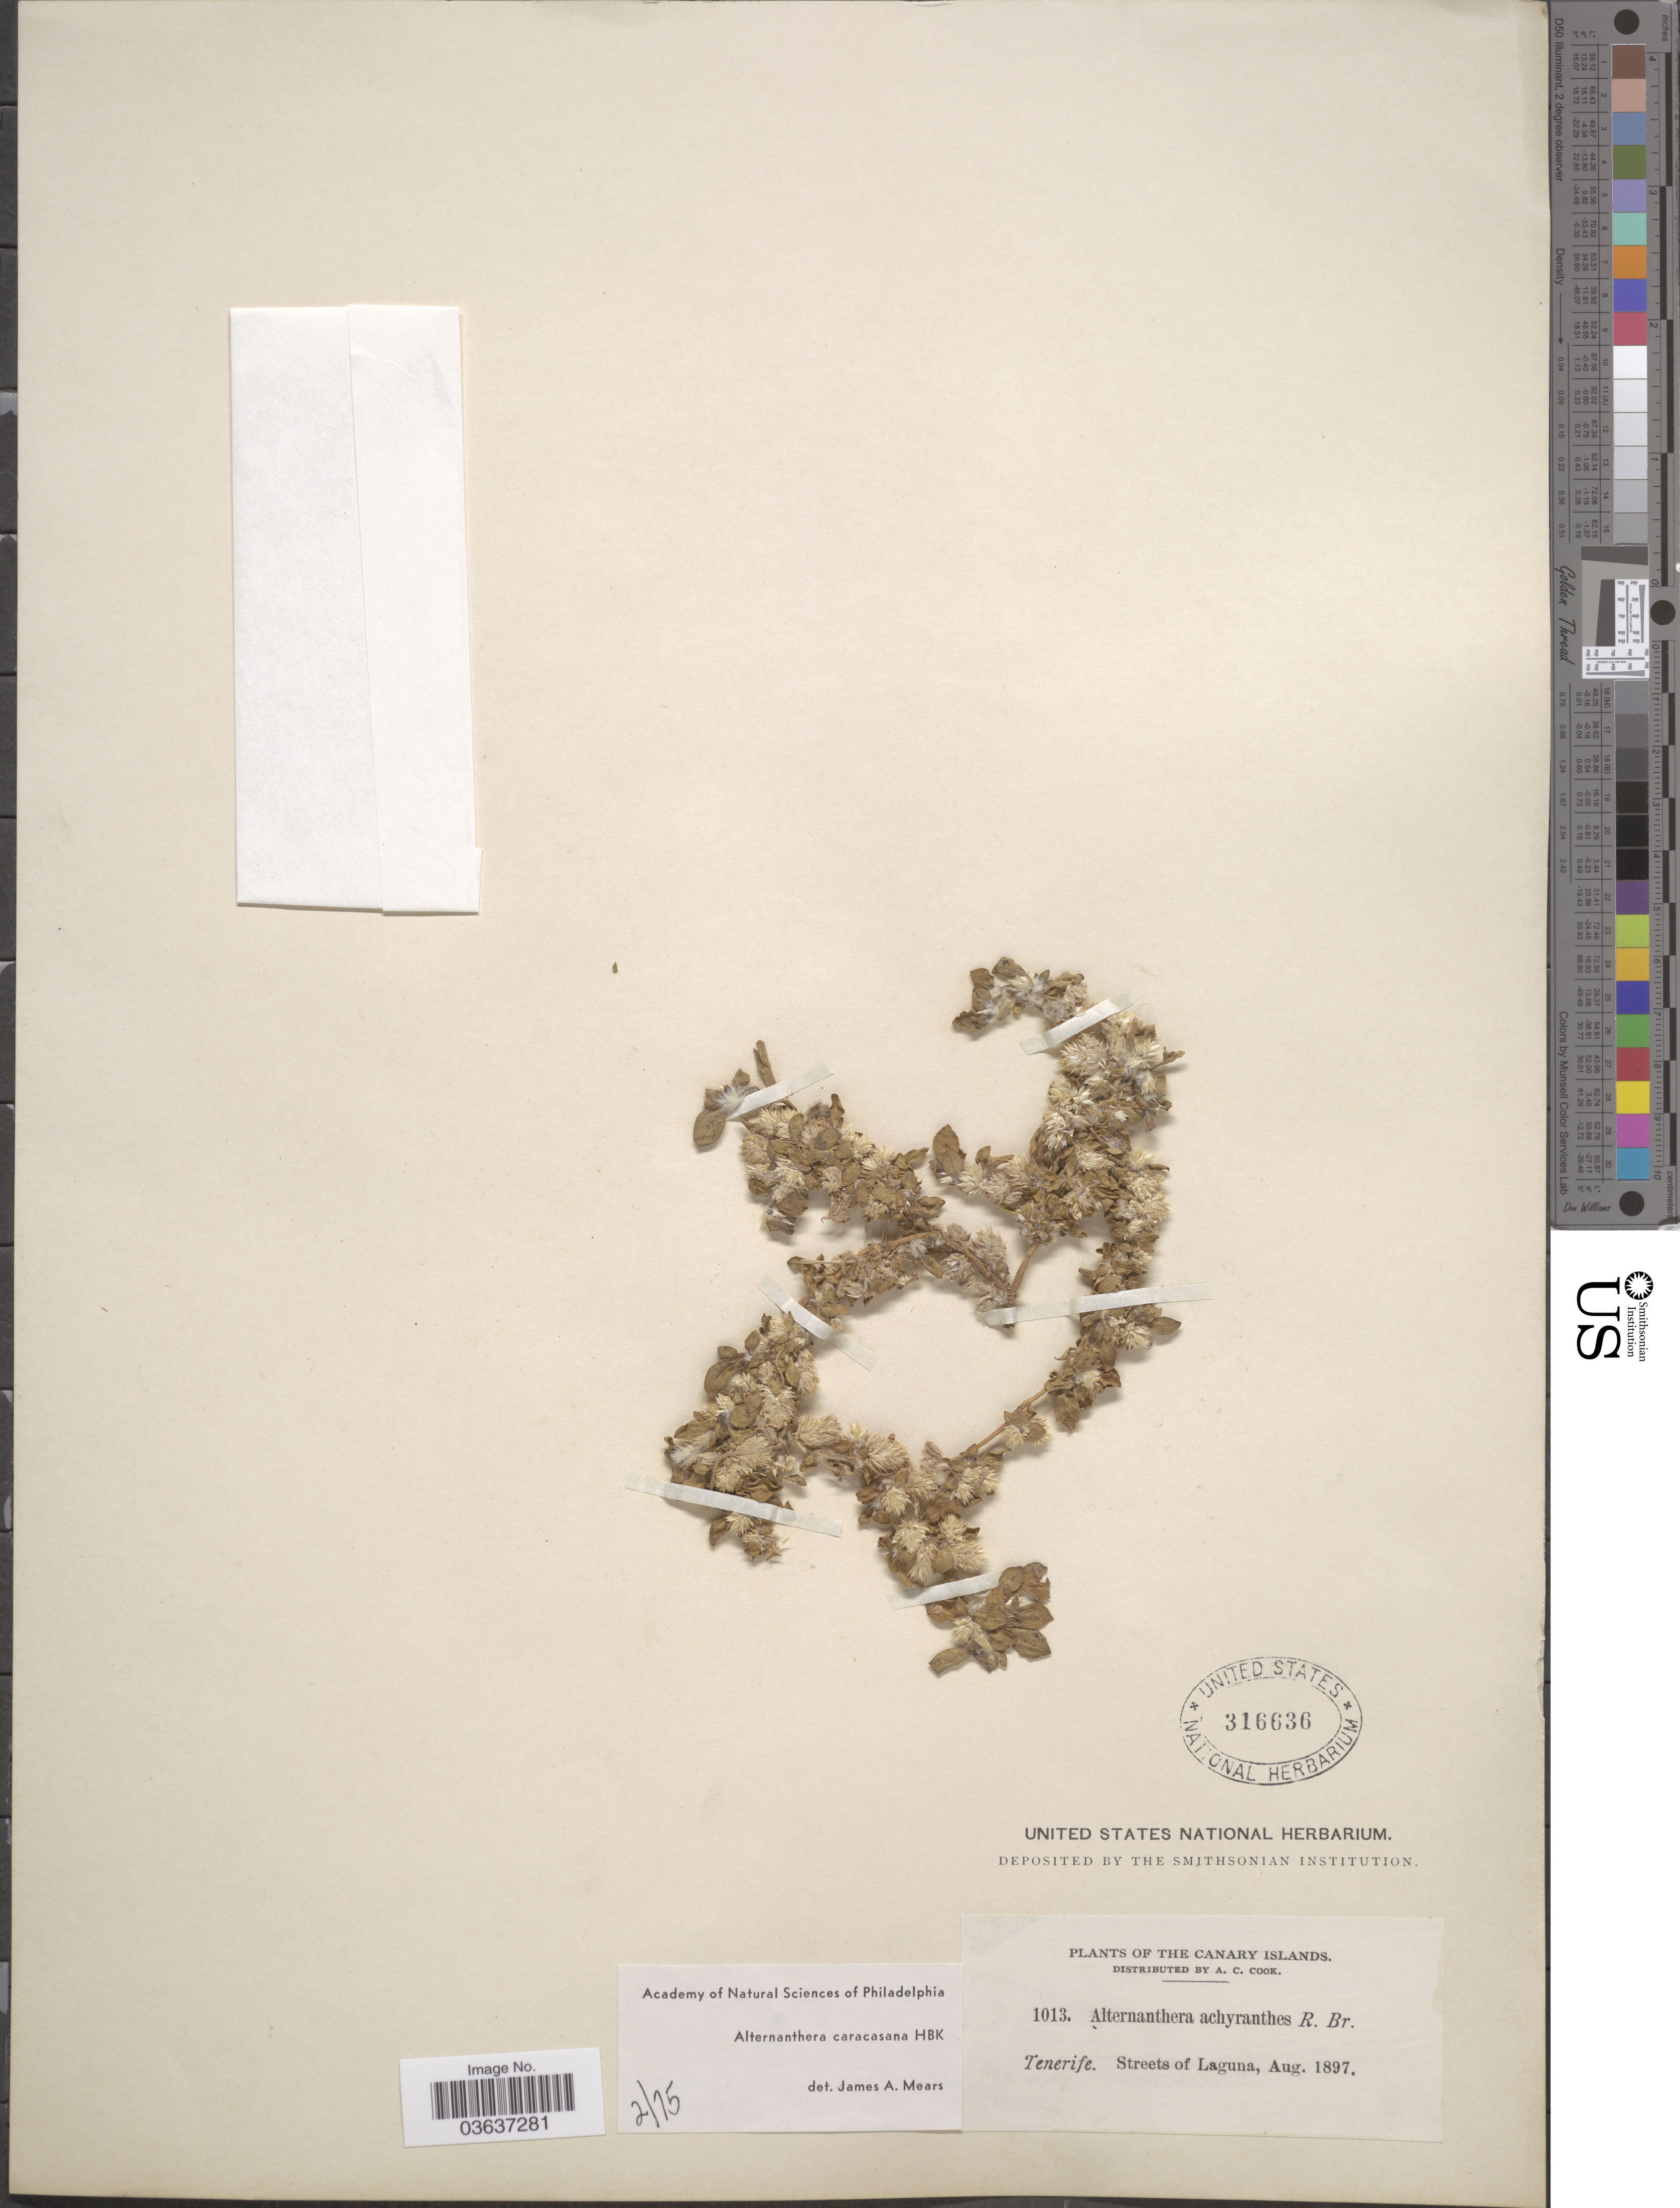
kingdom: Plantae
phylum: Tracheophyta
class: Magnoliopsida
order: Caryophyllales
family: Amaranthaceae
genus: Alternanthera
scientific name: Alternanthera caracasana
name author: Kunth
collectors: A. Cook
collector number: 1013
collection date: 1897-08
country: Spain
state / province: Canarias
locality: The Canary Islands. Tenerife. Streets of Laguna.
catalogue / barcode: US 316636